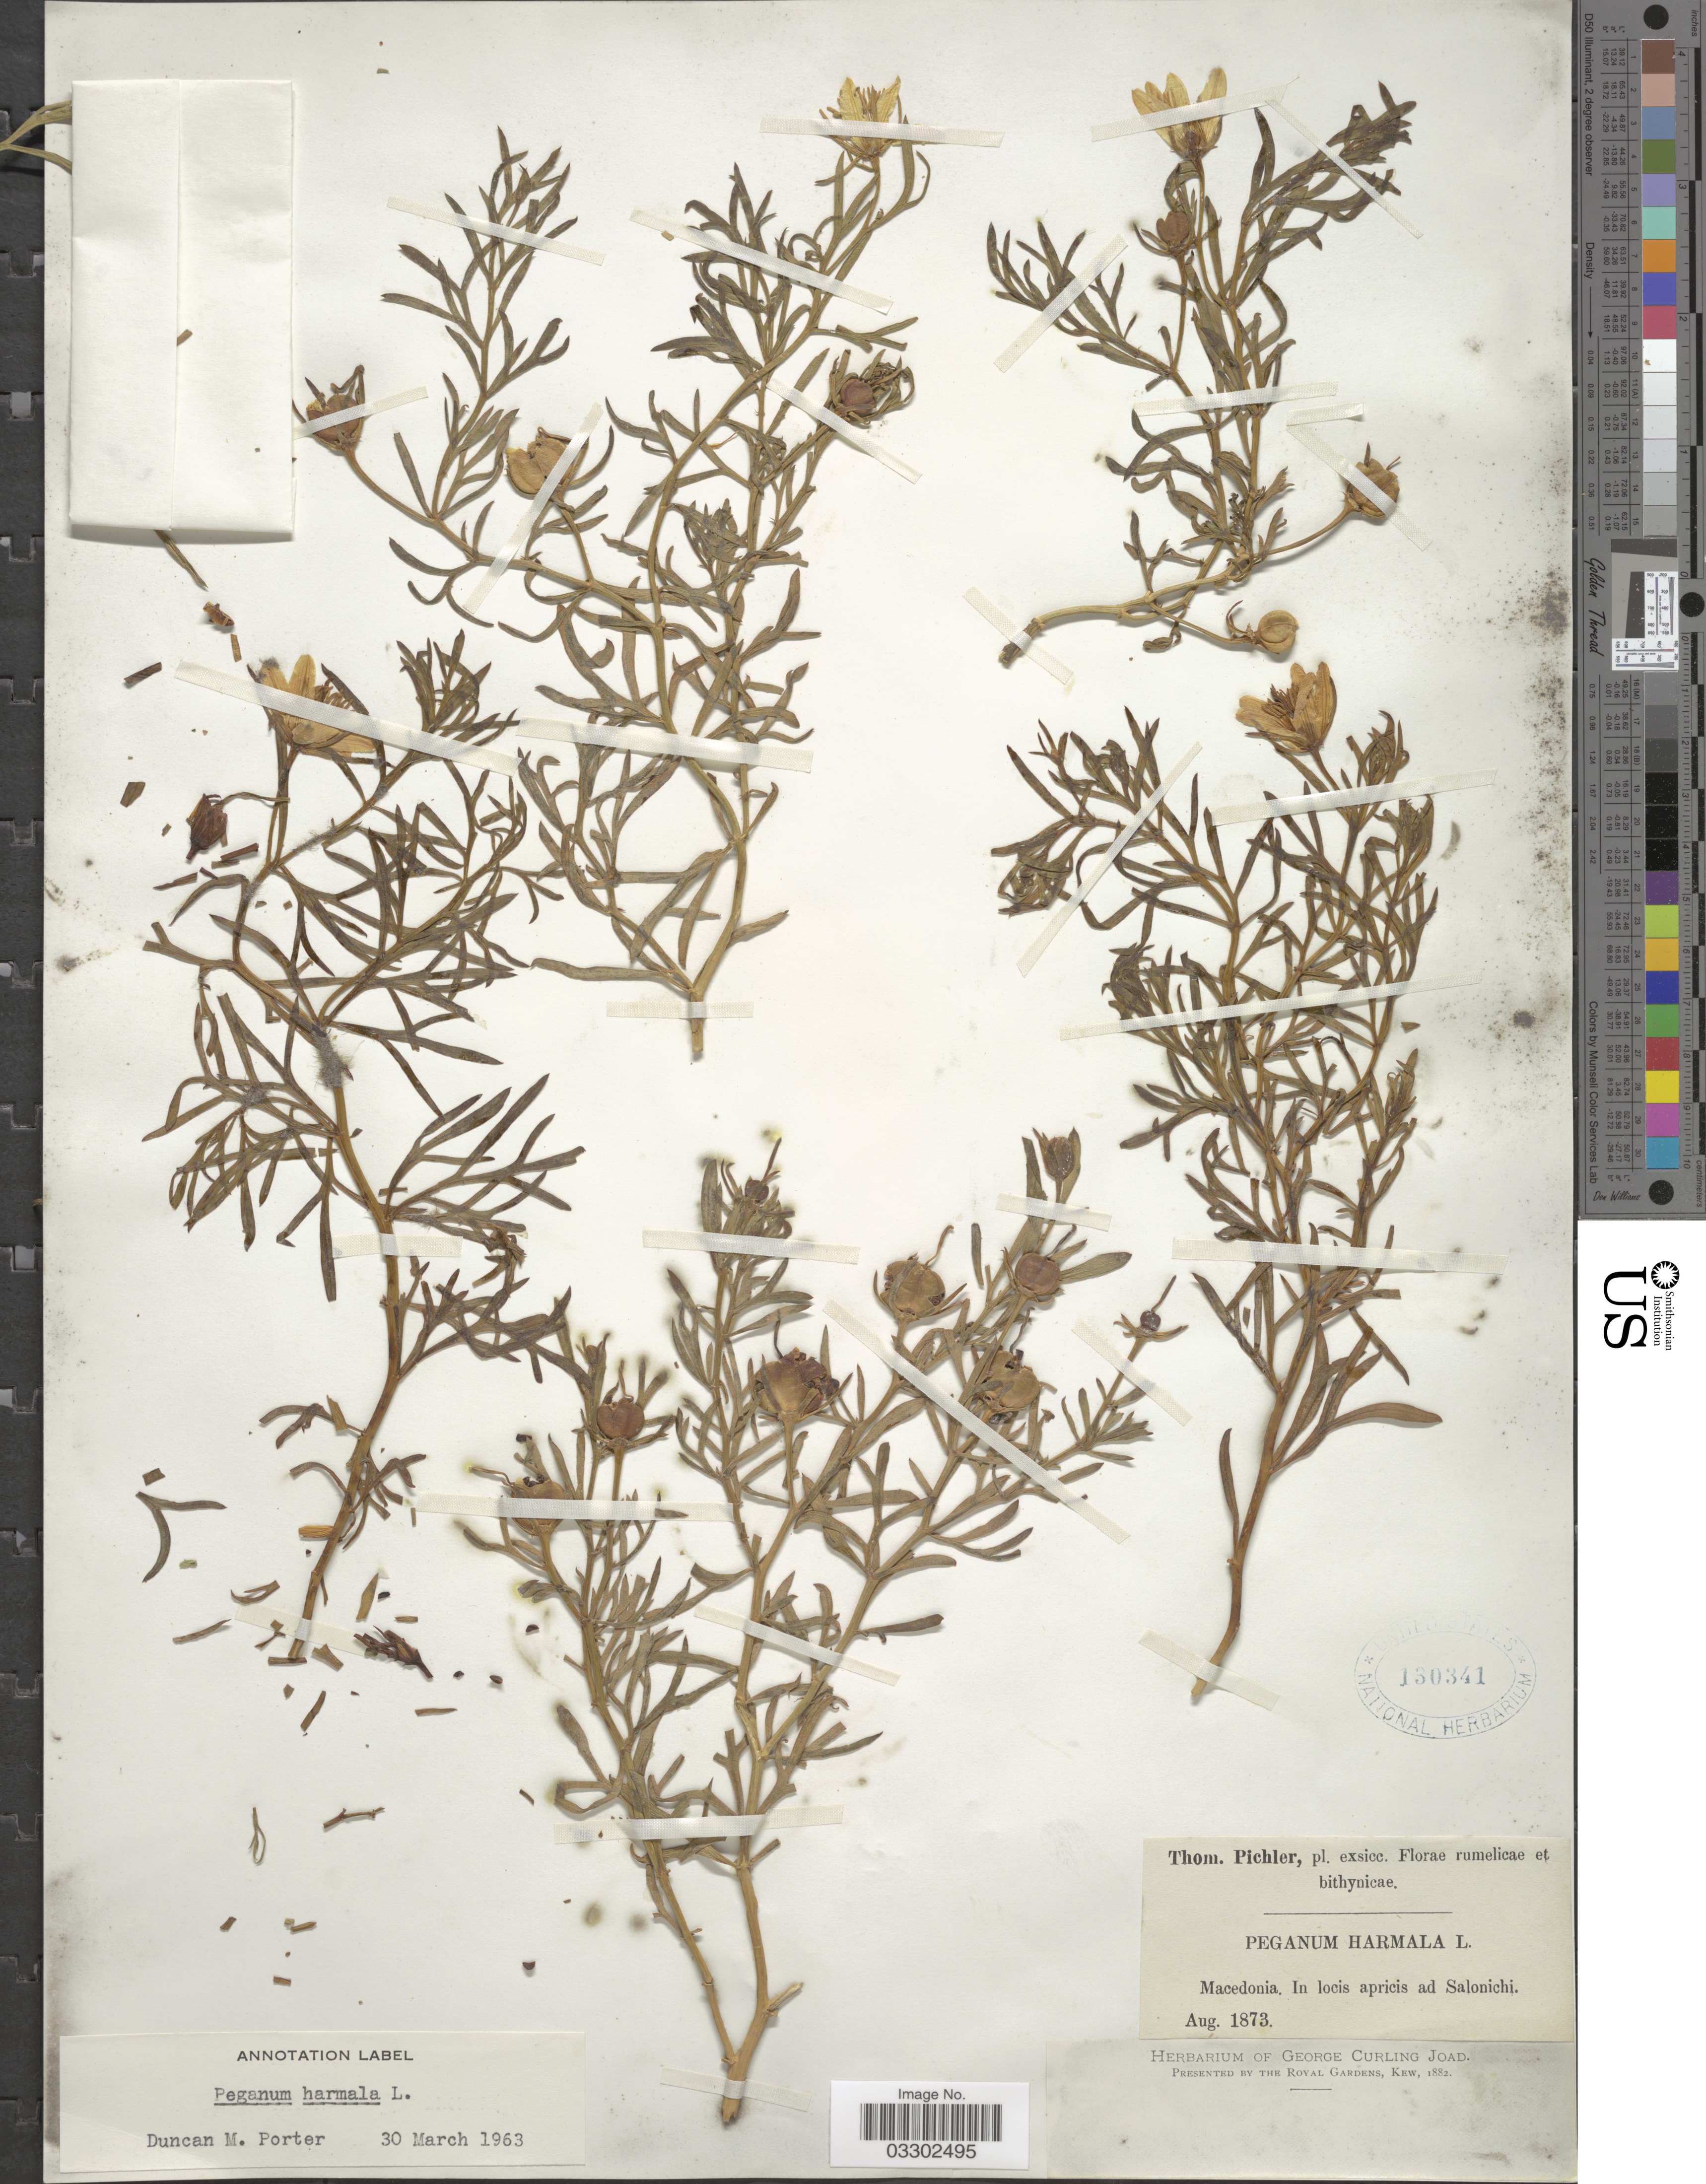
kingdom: Plantae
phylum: Tracheophyta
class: Magnoliopsida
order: Sapindales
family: Tetradiclidaceae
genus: Peganum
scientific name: Peganum harmala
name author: L.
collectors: T. Pichler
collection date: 1873-08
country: Greece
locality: Macedonia. In locis apricis ad Salonichi.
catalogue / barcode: US 130341